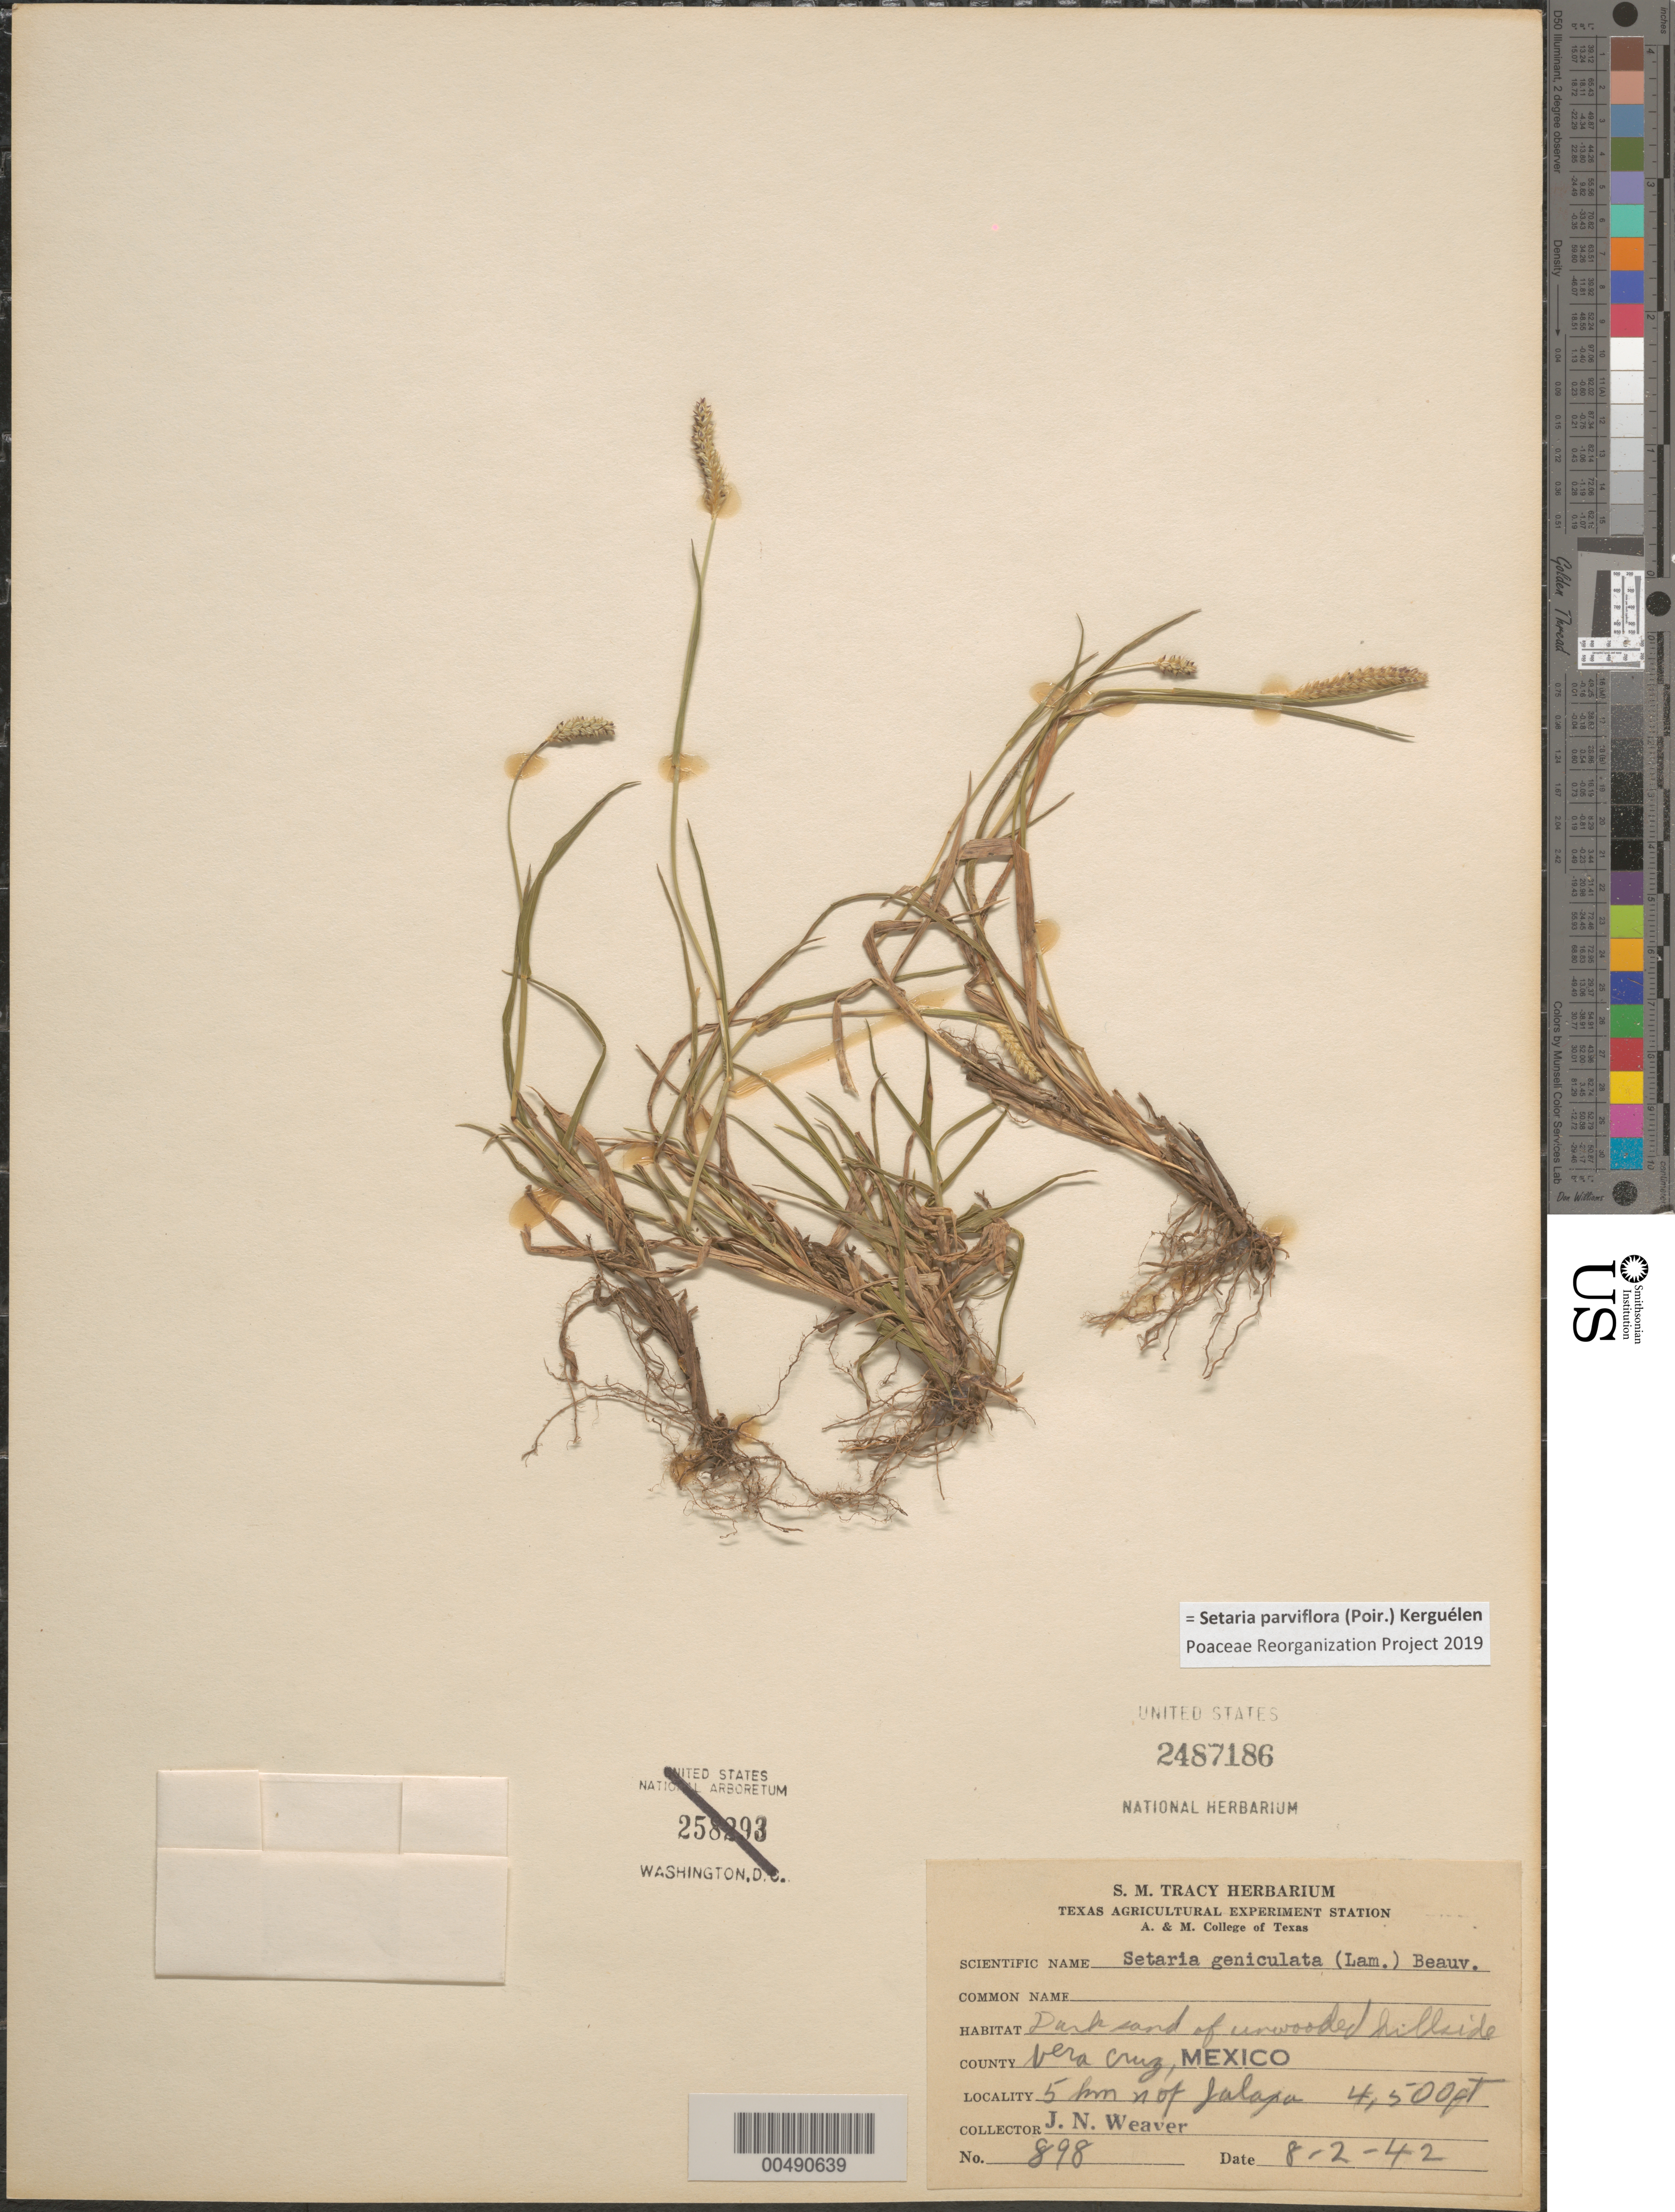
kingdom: Plantae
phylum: Tracheophyta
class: Liliopsida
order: Poales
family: Poaceae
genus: Setaria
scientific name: Setaria parviflora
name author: (Poir.) Kerguélen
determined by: Poaceae Reorganization Project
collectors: J. N. Weaver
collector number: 898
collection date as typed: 8 Feb 1942 or 2 Aug 1942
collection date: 1942-02-08 or 1942-08-02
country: Mexico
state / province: Veracruz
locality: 5 km N of Jalapa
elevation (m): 1372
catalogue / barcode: US 2487186